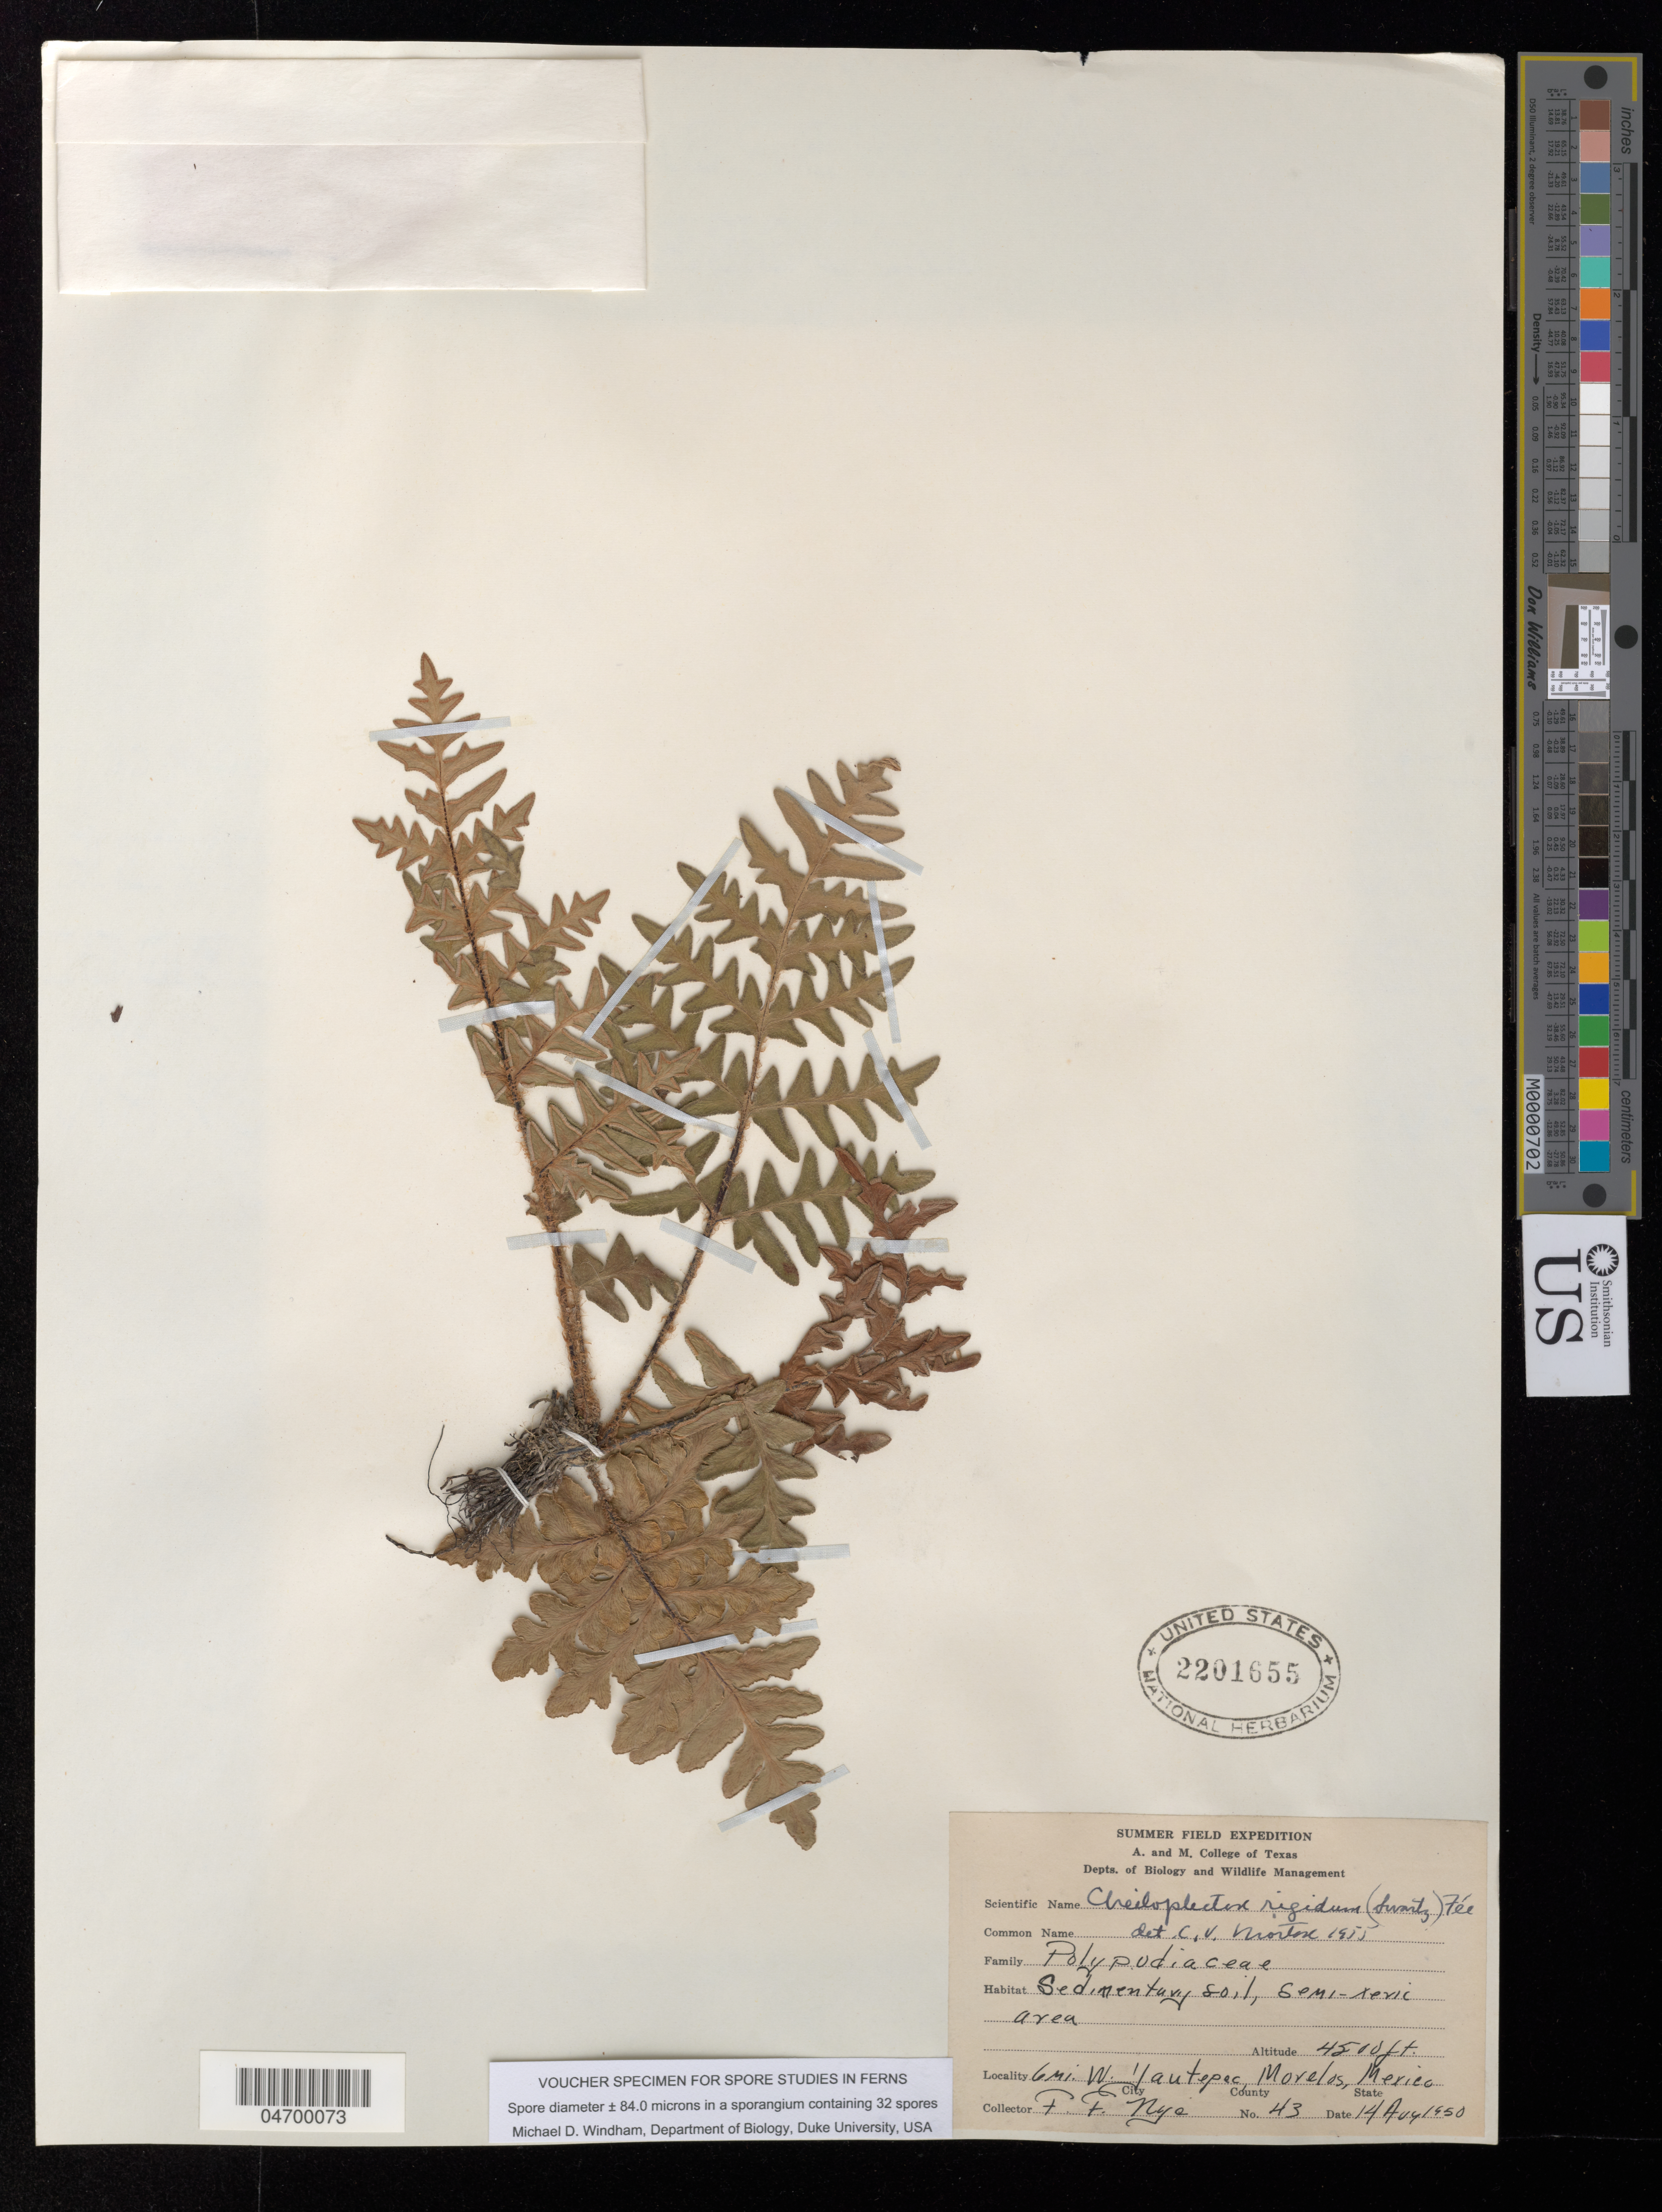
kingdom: Plantae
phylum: Tracheophyta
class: Polypodiopsida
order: Polypodiales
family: Pteridaceae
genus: Cheiloplecton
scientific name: Cheiloplecton rigidum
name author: (Sw.) Fée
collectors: F. Nye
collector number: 43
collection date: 1950-08-14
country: Mexico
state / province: Morelos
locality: Summer Field Expedition. 6 mi. W. Yautepec.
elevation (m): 1372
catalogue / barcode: US 2201655